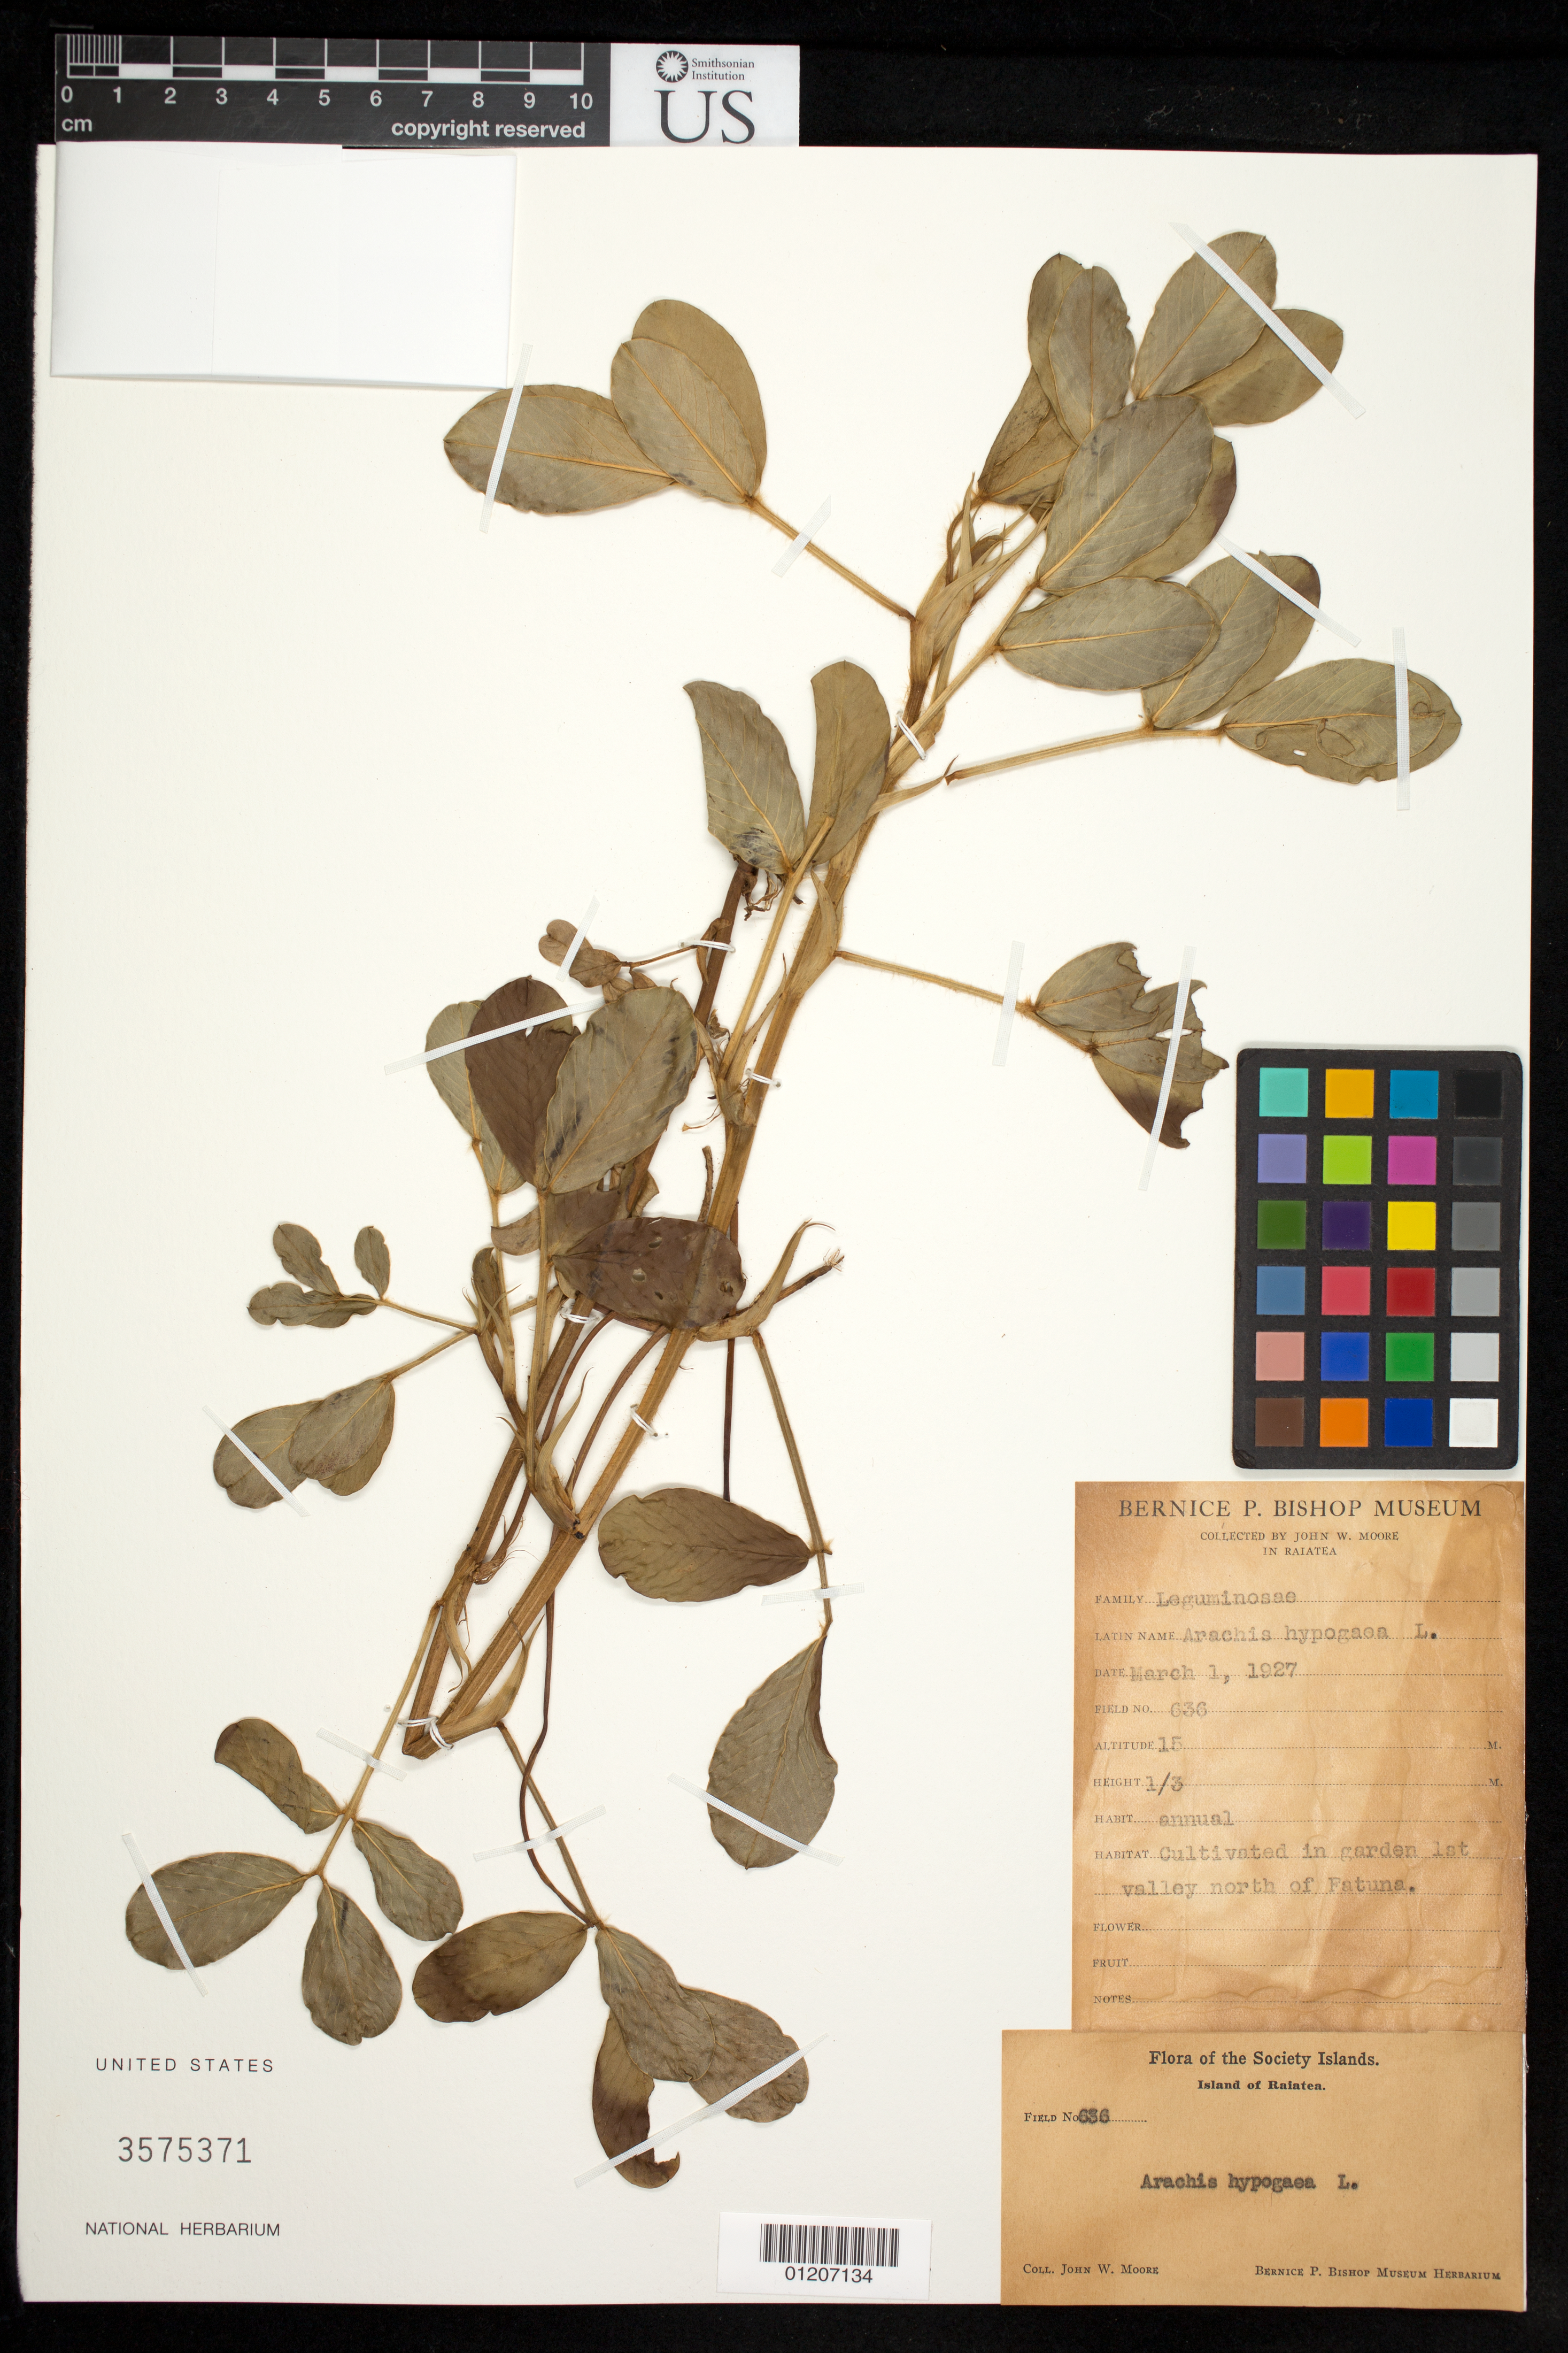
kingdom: Plantae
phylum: Tracheophyta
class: Magnoliopsida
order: Fabales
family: Fabaceae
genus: Arachis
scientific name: Arachis hypogaea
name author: L.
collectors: J. Moore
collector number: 636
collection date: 1927-03-01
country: French Polynesia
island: Raiatea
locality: In 1st valley north of Fatuna.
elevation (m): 15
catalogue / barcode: US 3575371